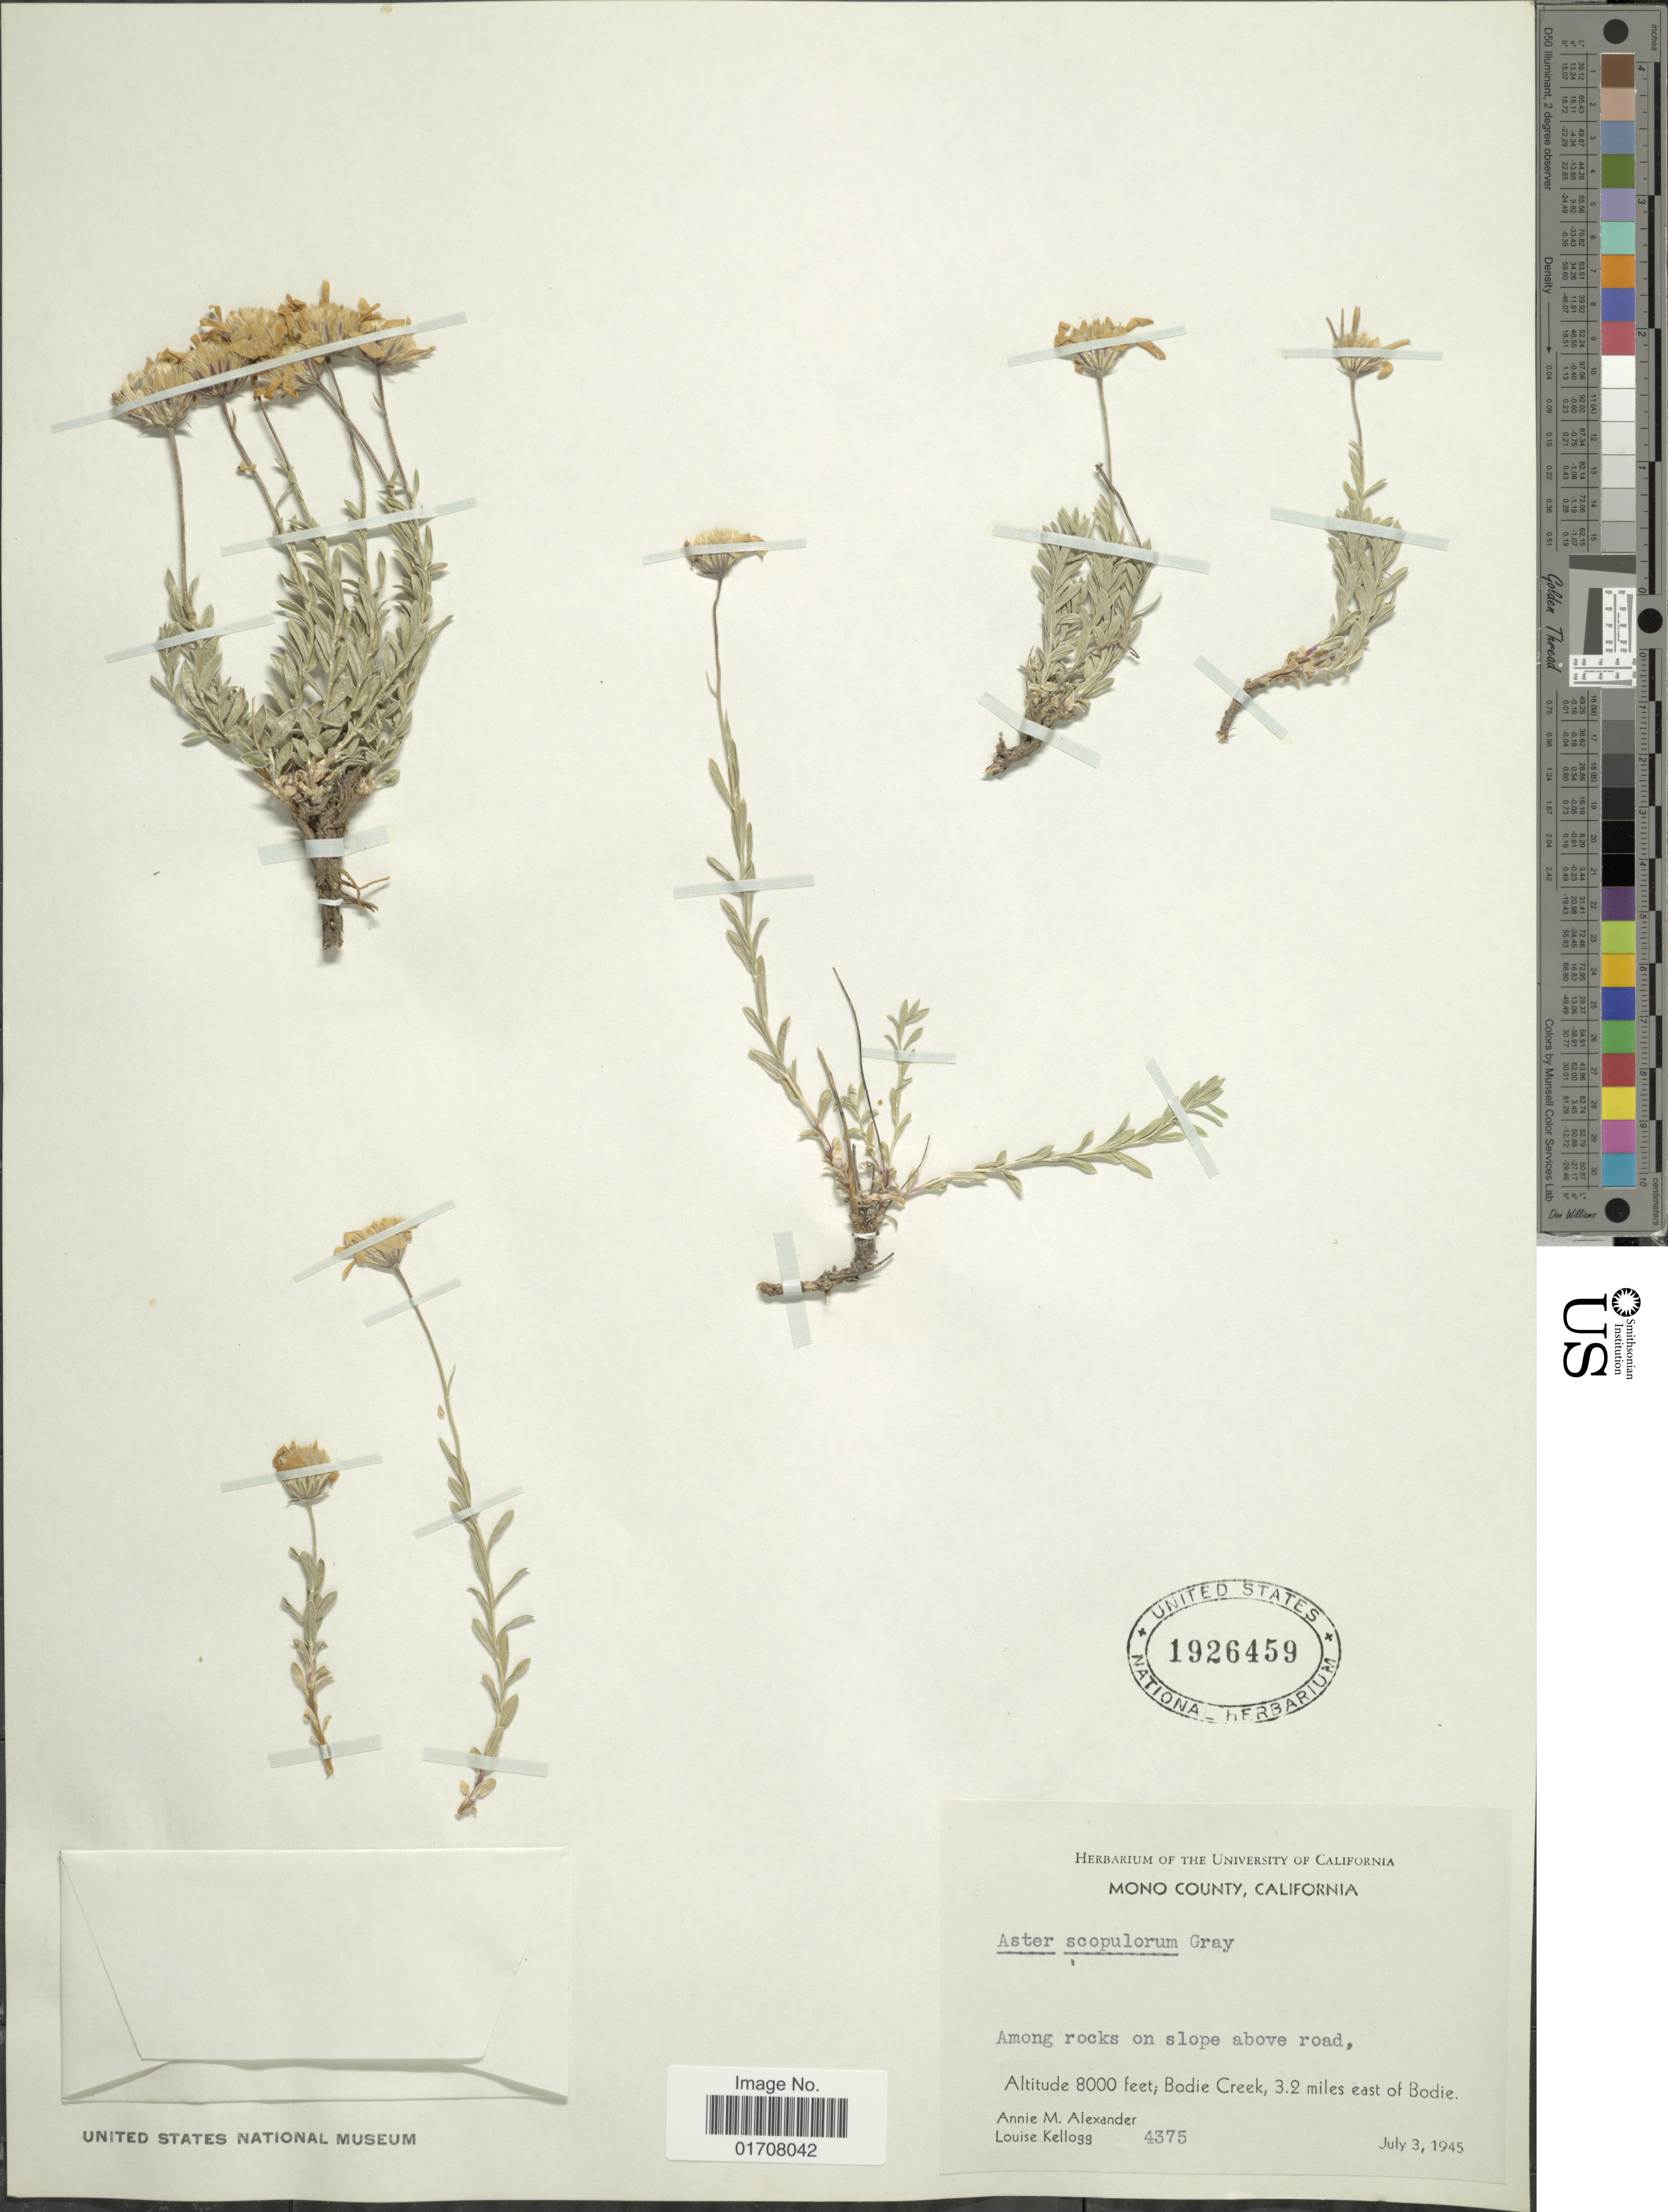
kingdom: Plantae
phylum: Tracheophyta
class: Magnoliopsida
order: Asterales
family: Asteraceae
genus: Ionactis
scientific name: Ionactis alpina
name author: (Nutt.) Greene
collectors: A. M. Alexander & L. Kellogg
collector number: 4375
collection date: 1945-07-03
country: United States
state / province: California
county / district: Mono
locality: Mono County, Among rocks on slope above road, Bodie Creek, 3.2 miles east of Bodie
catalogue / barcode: US 1926459